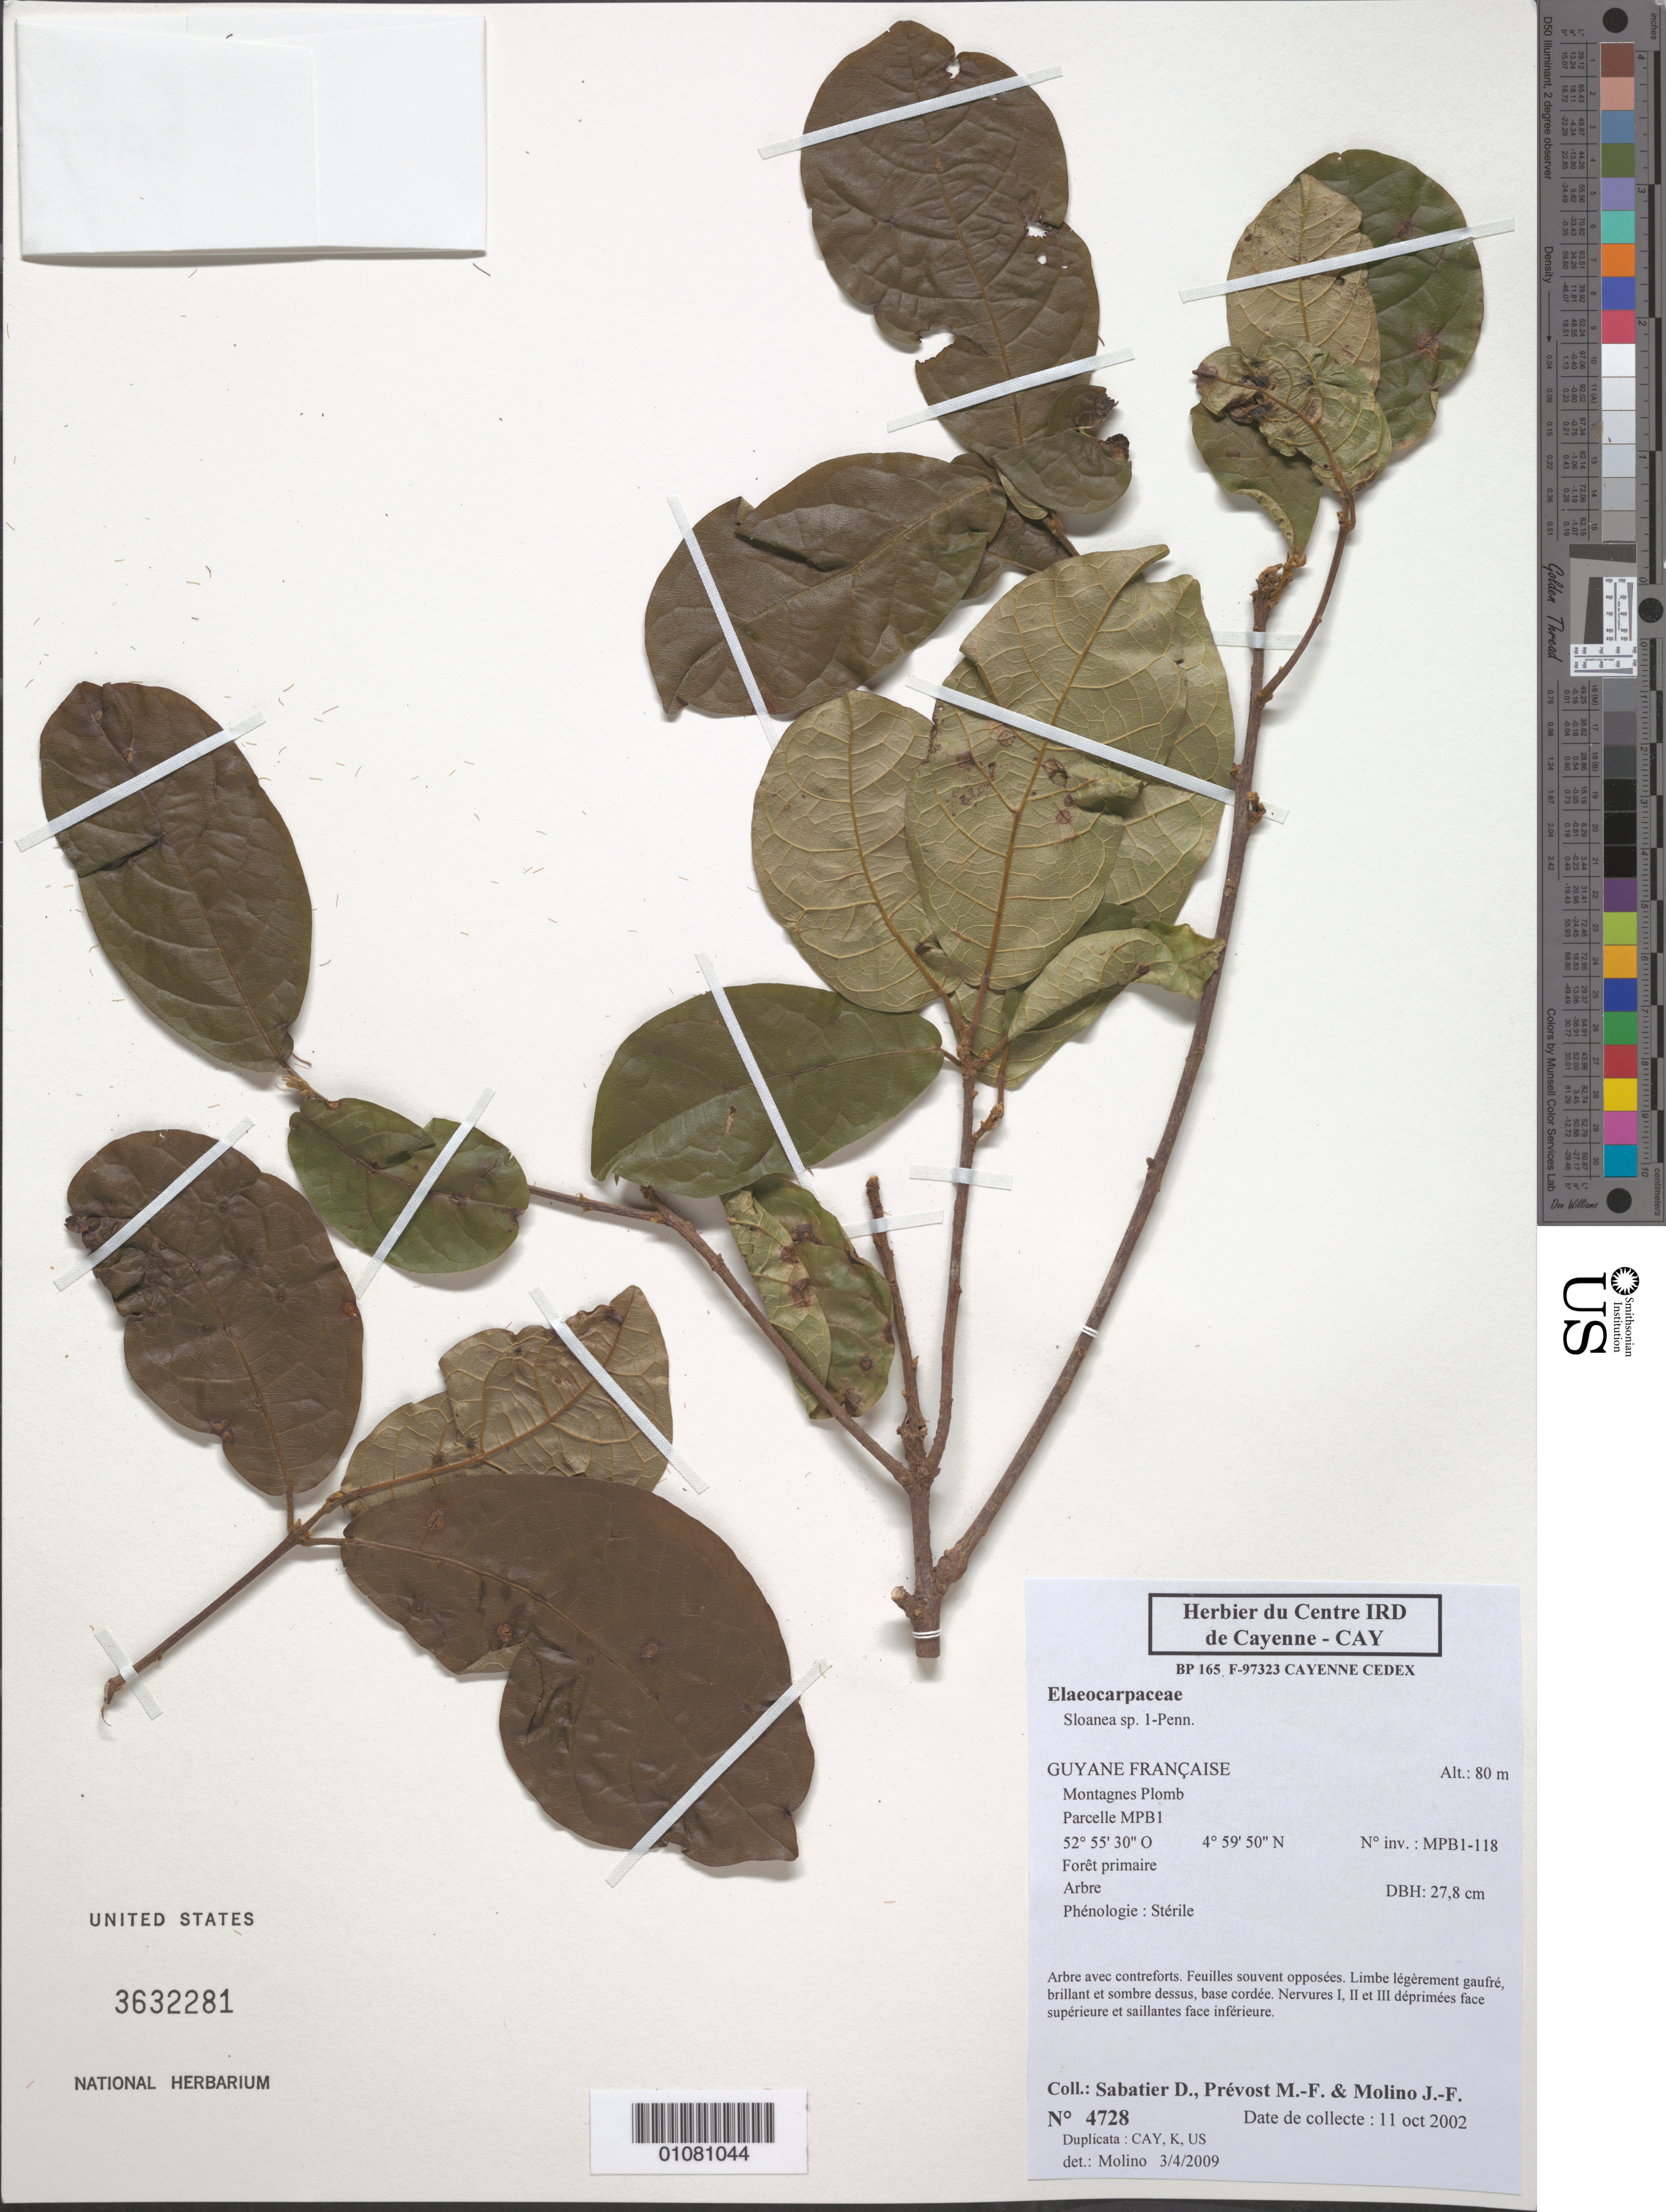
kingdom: Plantae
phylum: Tracheophyta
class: Magnoliopsida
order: Oxalidales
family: Elaeocarpaceae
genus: Sloanea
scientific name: Sloanea sp.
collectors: D. Sabatier, M.-F. Prévost & J. Molino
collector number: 4728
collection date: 2002-10-11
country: French Guiana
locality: Guyane Française. Montagnes Plomb. Parcelle MPB1.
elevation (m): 80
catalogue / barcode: US 3632281